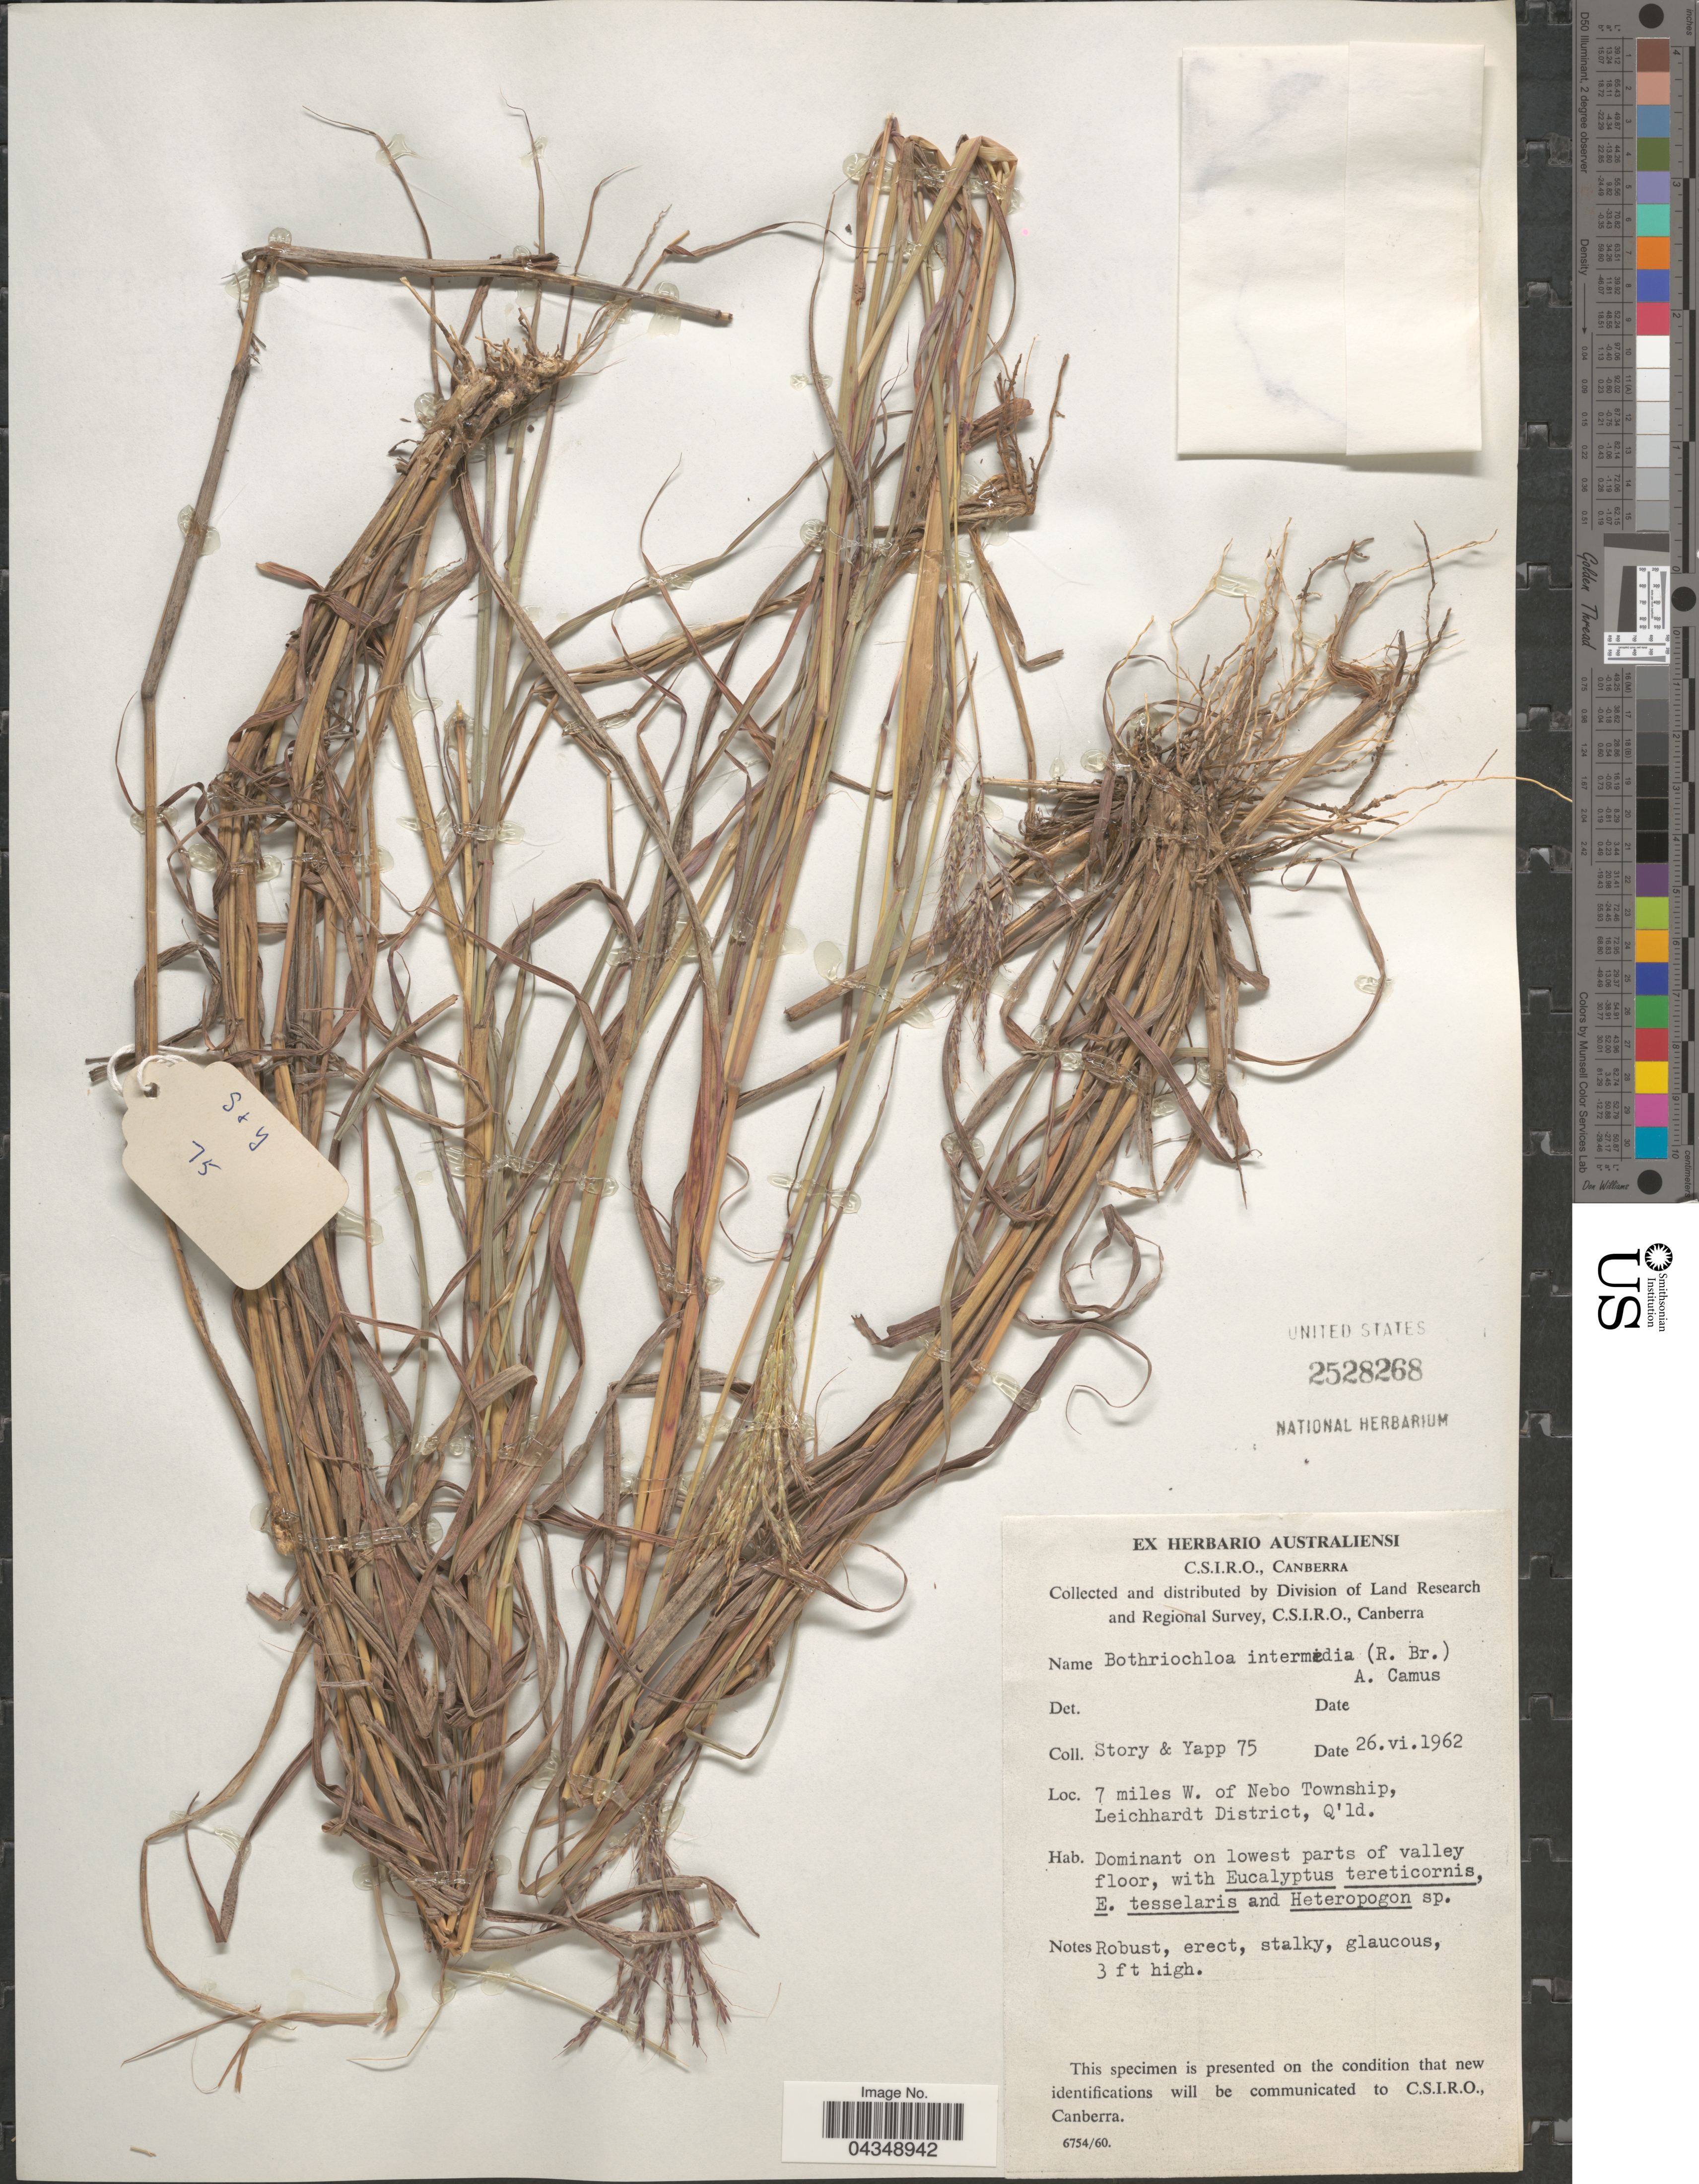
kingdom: Plantae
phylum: Tracheophyta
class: Liliopsida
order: Poales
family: Poaceae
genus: Bothriochloa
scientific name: Bothriochloa bladhii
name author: (Retz.) S.T. Blake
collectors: -. Story & Yapp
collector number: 75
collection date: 1962-06-26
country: Australia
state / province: Queensland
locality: Division of Land Research and Regional Survey. 7 miles W. of Nebo Township, Leichhardt District.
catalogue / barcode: US 2528268